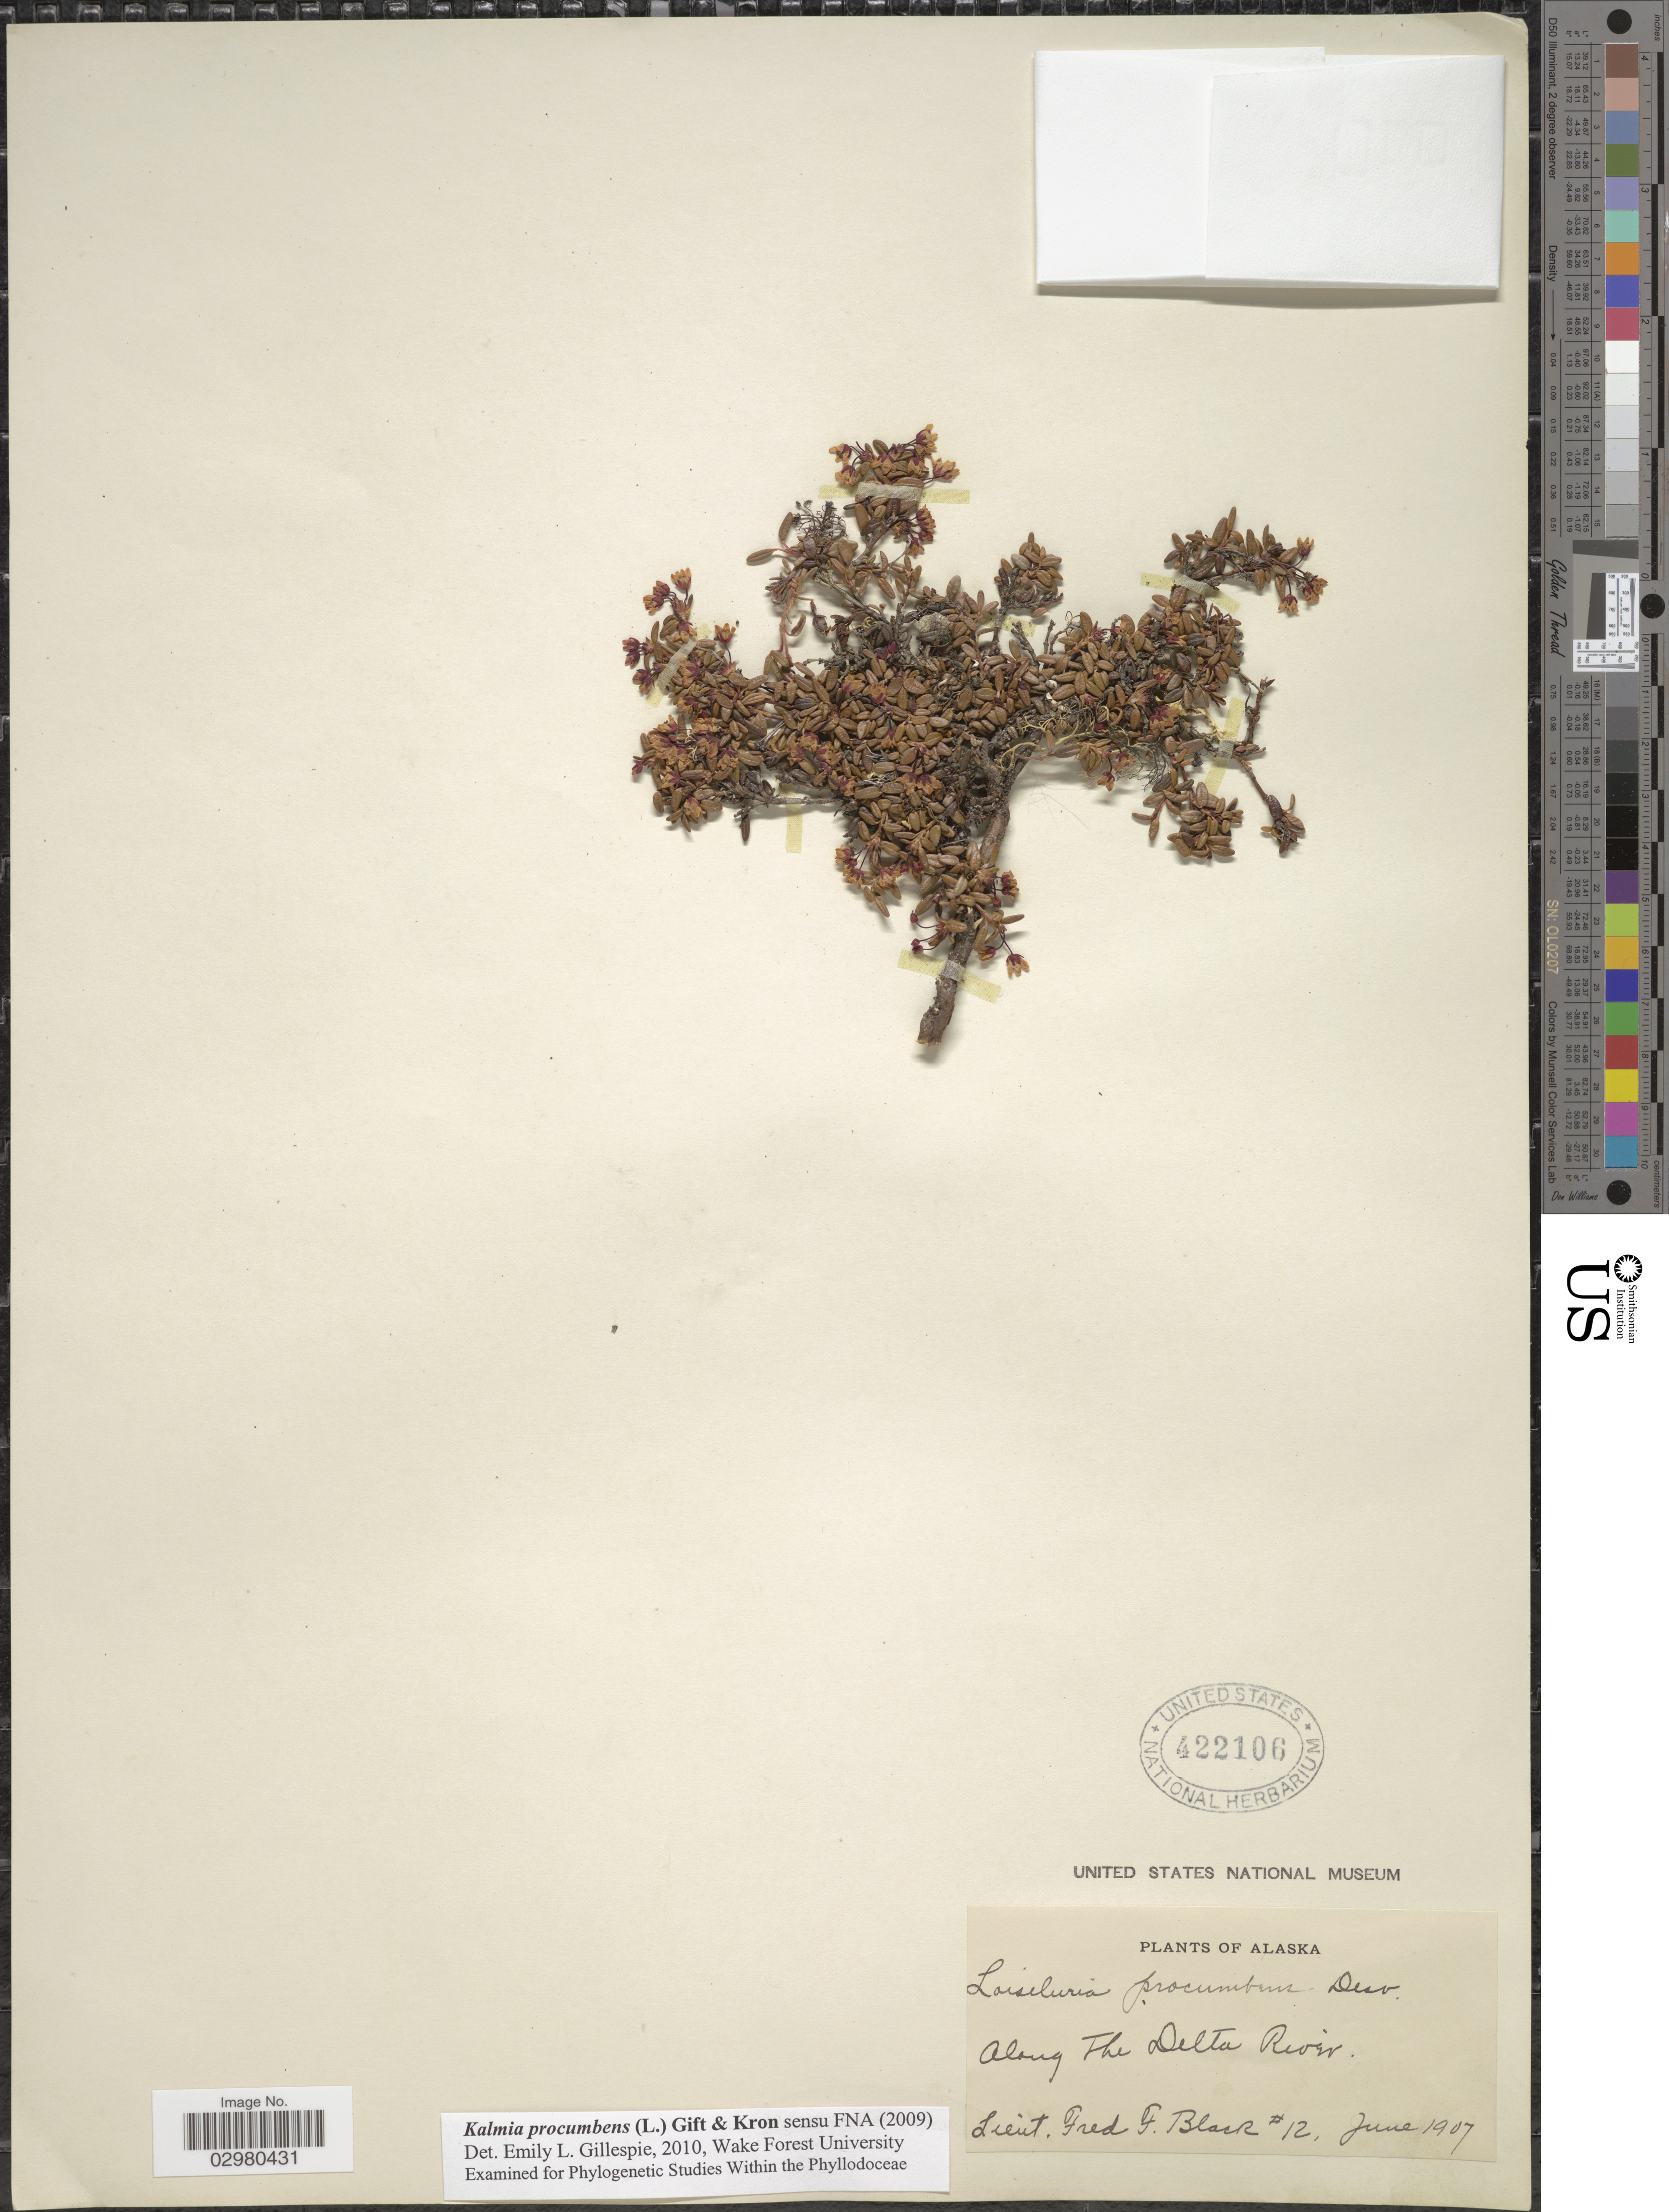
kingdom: Plantae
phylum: Tracheophyta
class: Magnoliopsida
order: Ericales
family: Ericaceae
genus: Loiseleuria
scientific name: Loiseleuria procumbens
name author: (L.) Desv.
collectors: F. Black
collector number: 12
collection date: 1907-06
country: United States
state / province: Alaska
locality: Along the Delta River.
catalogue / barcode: US 422106